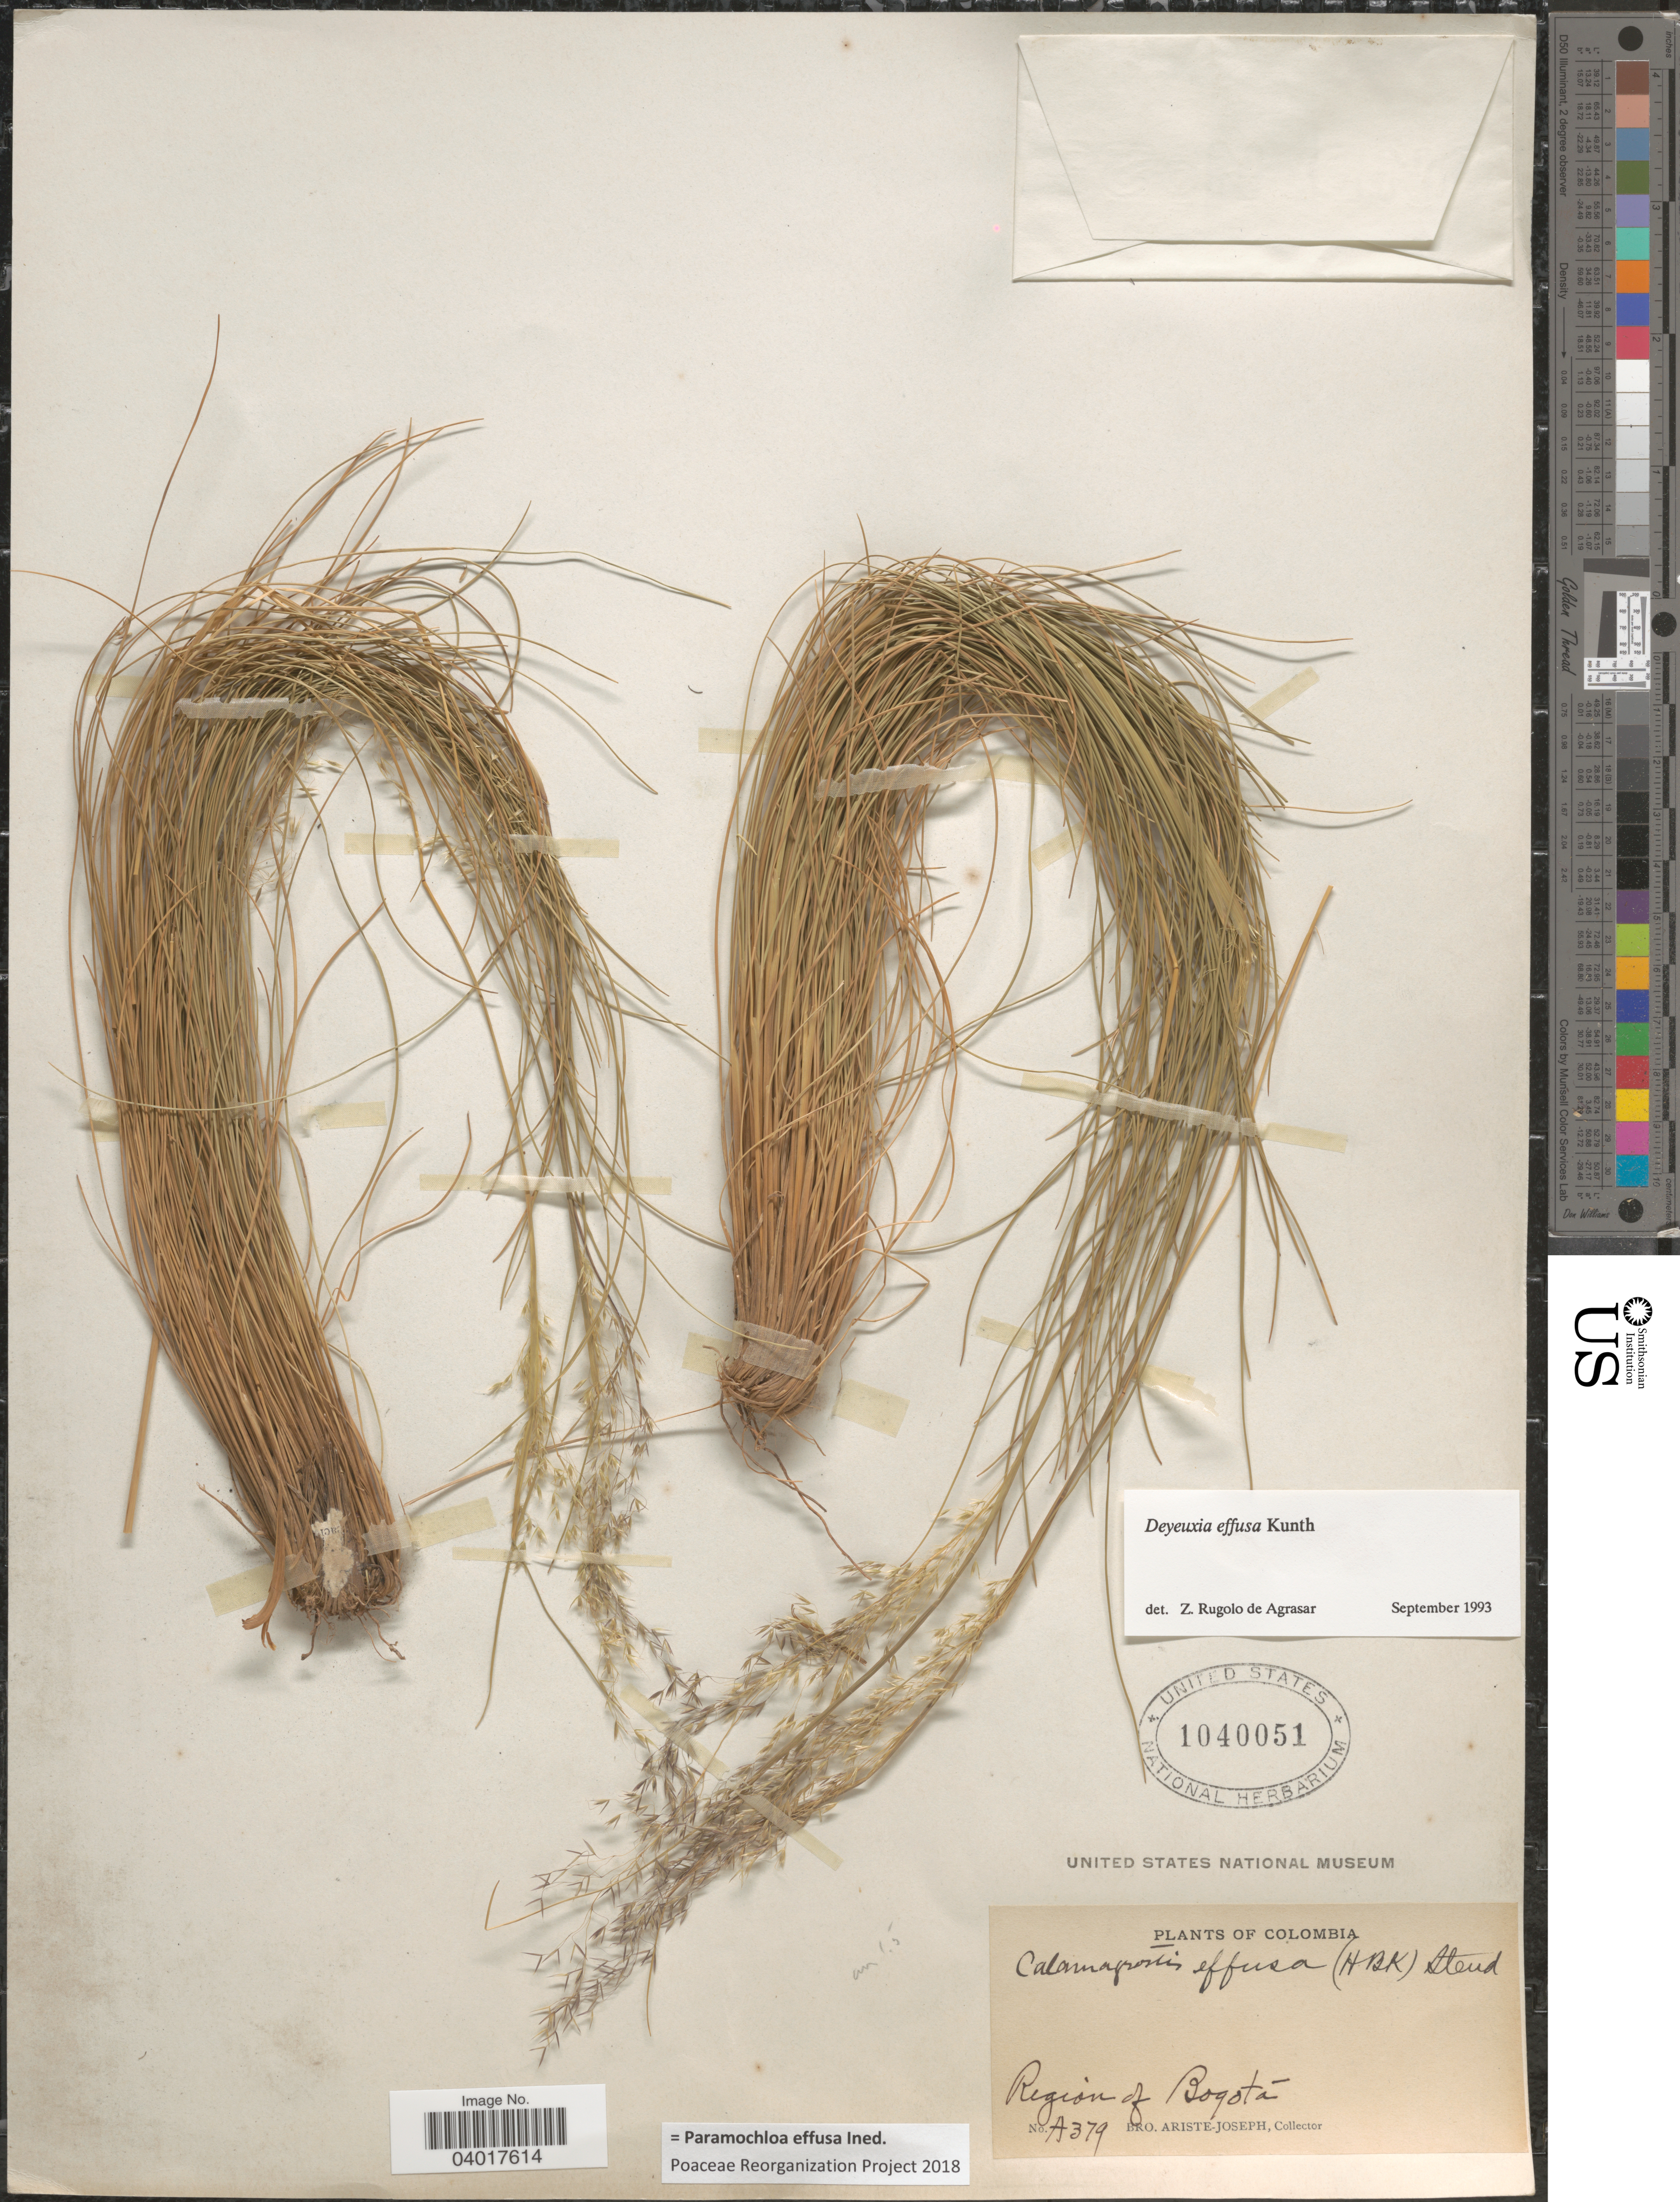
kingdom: Plantae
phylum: Tracheophyta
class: Liliopsida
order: Poales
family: Poaceae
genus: Paramochloa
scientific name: Paramochloa effusa ined.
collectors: Bro. Ariste-Joseph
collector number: A379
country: Colombia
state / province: Bogota D.C.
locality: Region of Bogotá.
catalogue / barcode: US 1040051